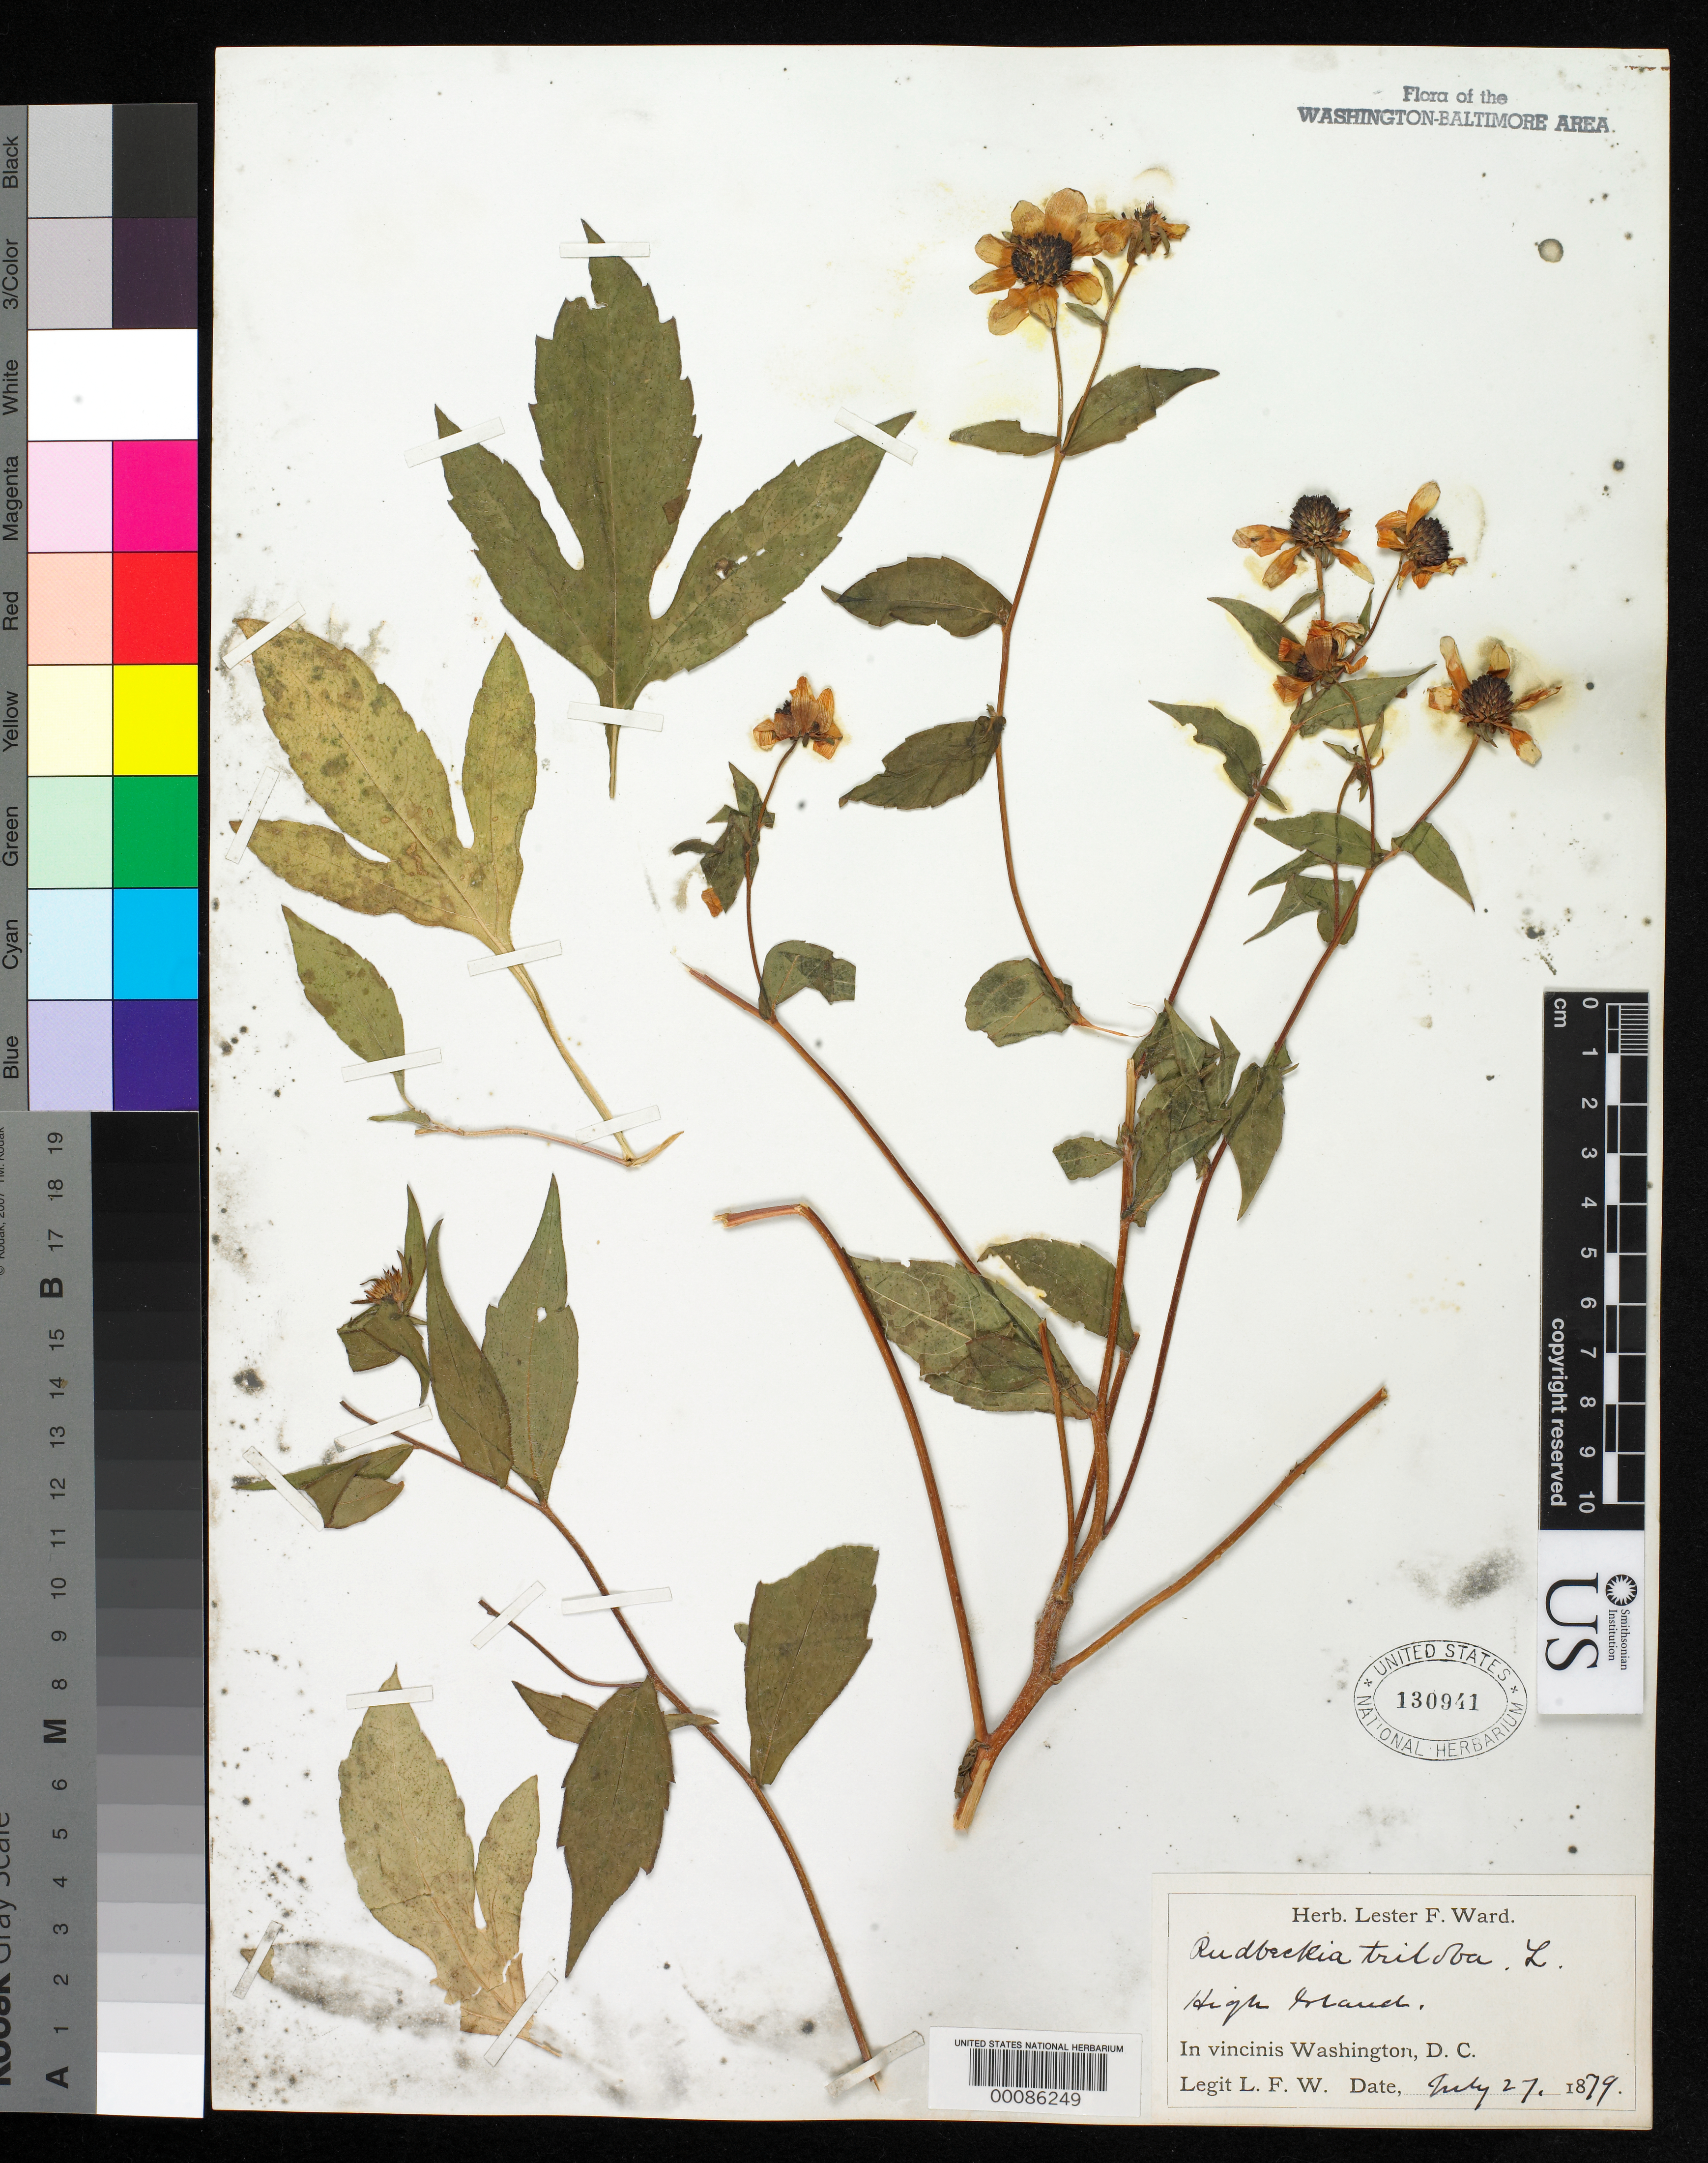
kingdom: Plantae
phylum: Tracheophyta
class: Magnoliopsida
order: Asterales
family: Asteraceae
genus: Rudbeckia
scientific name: Rudbeckia triloba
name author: L.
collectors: L. F. Ward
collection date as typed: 27 Jul 1879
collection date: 1879-07-27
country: United States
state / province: Maryland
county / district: Montgomery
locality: High Island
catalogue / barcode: US 130941